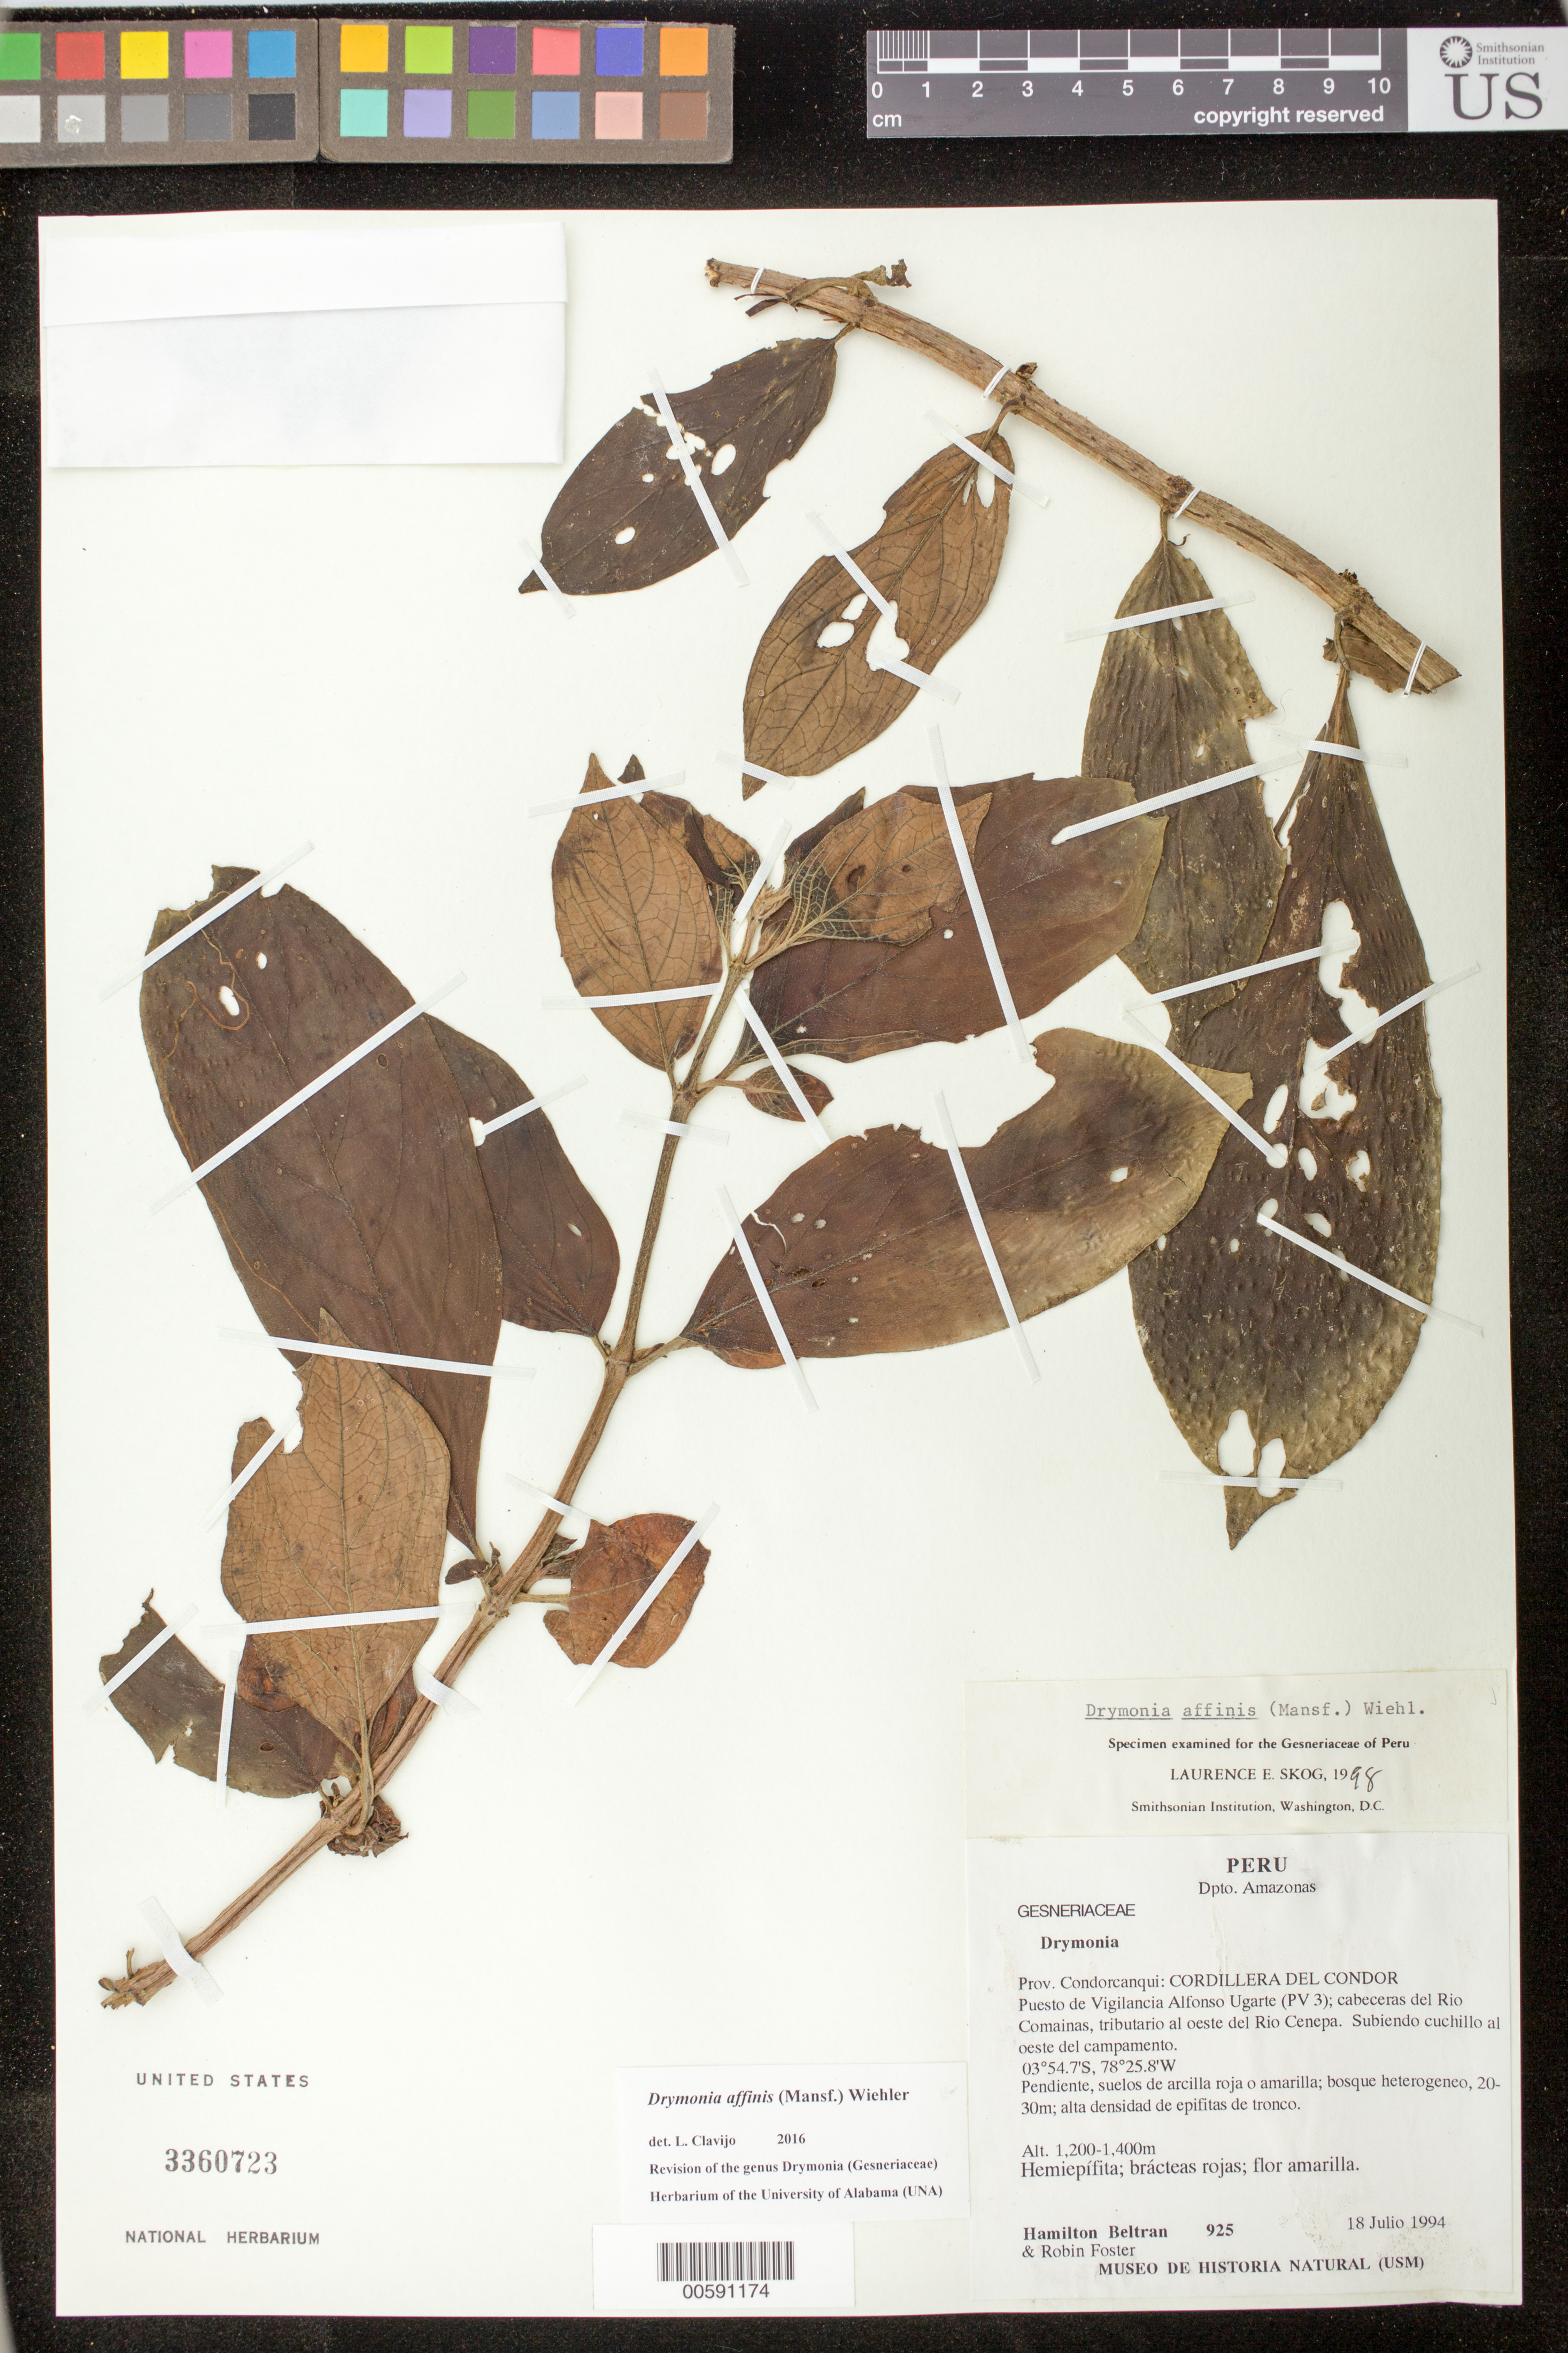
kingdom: Plantae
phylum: Tracheophyta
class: Magnoliopsida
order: Lamiales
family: Gesneriaceae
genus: Drymonia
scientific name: Drymonia affinis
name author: (Mansf.) Wiehler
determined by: Skog, Laurence E.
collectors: H. Beltran & R. Foster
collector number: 925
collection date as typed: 18 Jul 1994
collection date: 1994-07-18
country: Peru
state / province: Amazonas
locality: Prov. Condorcanqui, Cordillera del Condor; Puesto de Vigilancia Alfonso Ugarte (PV 3); cabeceras del Rio Comainas, tributario al oeste del Rio Cenepa; subiendo cuchillo al oeste del campamento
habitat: Pendiente, suelos de arcilla roja o amarilla; bosque heterogeneo, 20-30 m; alta densidad de epifitas de tronco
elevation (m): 1200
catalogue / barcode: US 3360723